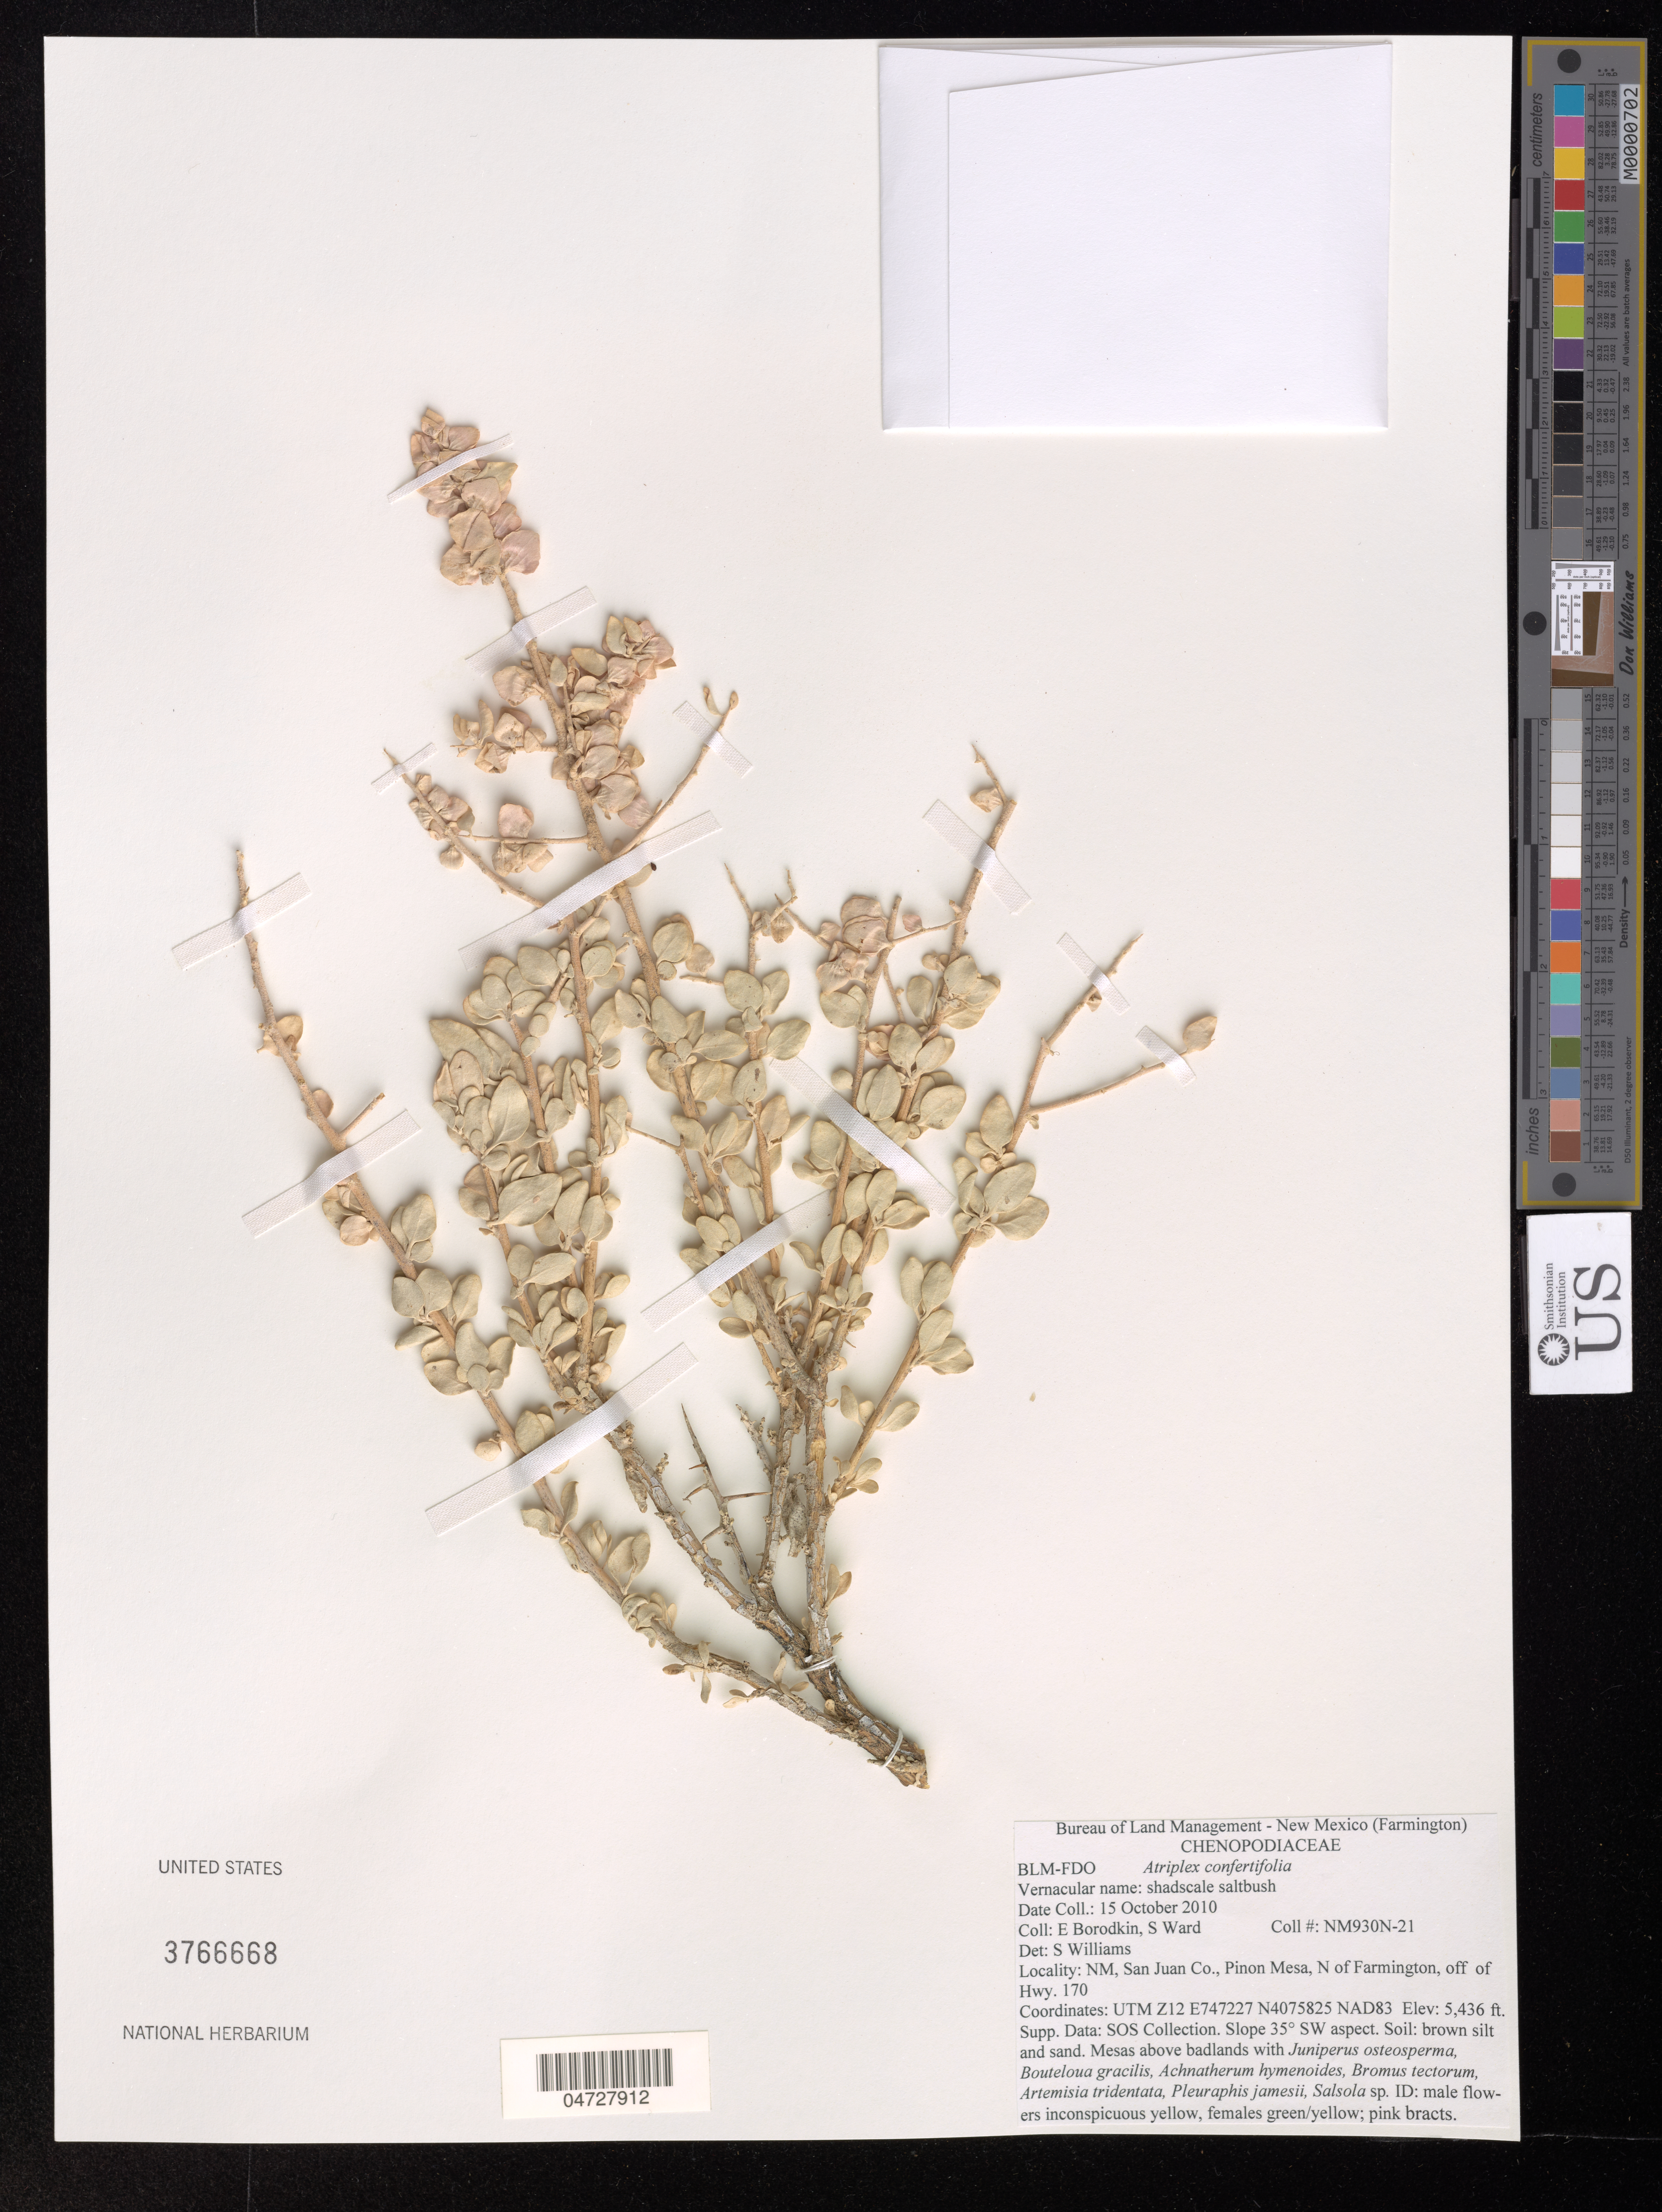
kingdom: Plantae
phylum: Tracheophyta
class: Magnoliopsida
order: Caryophyllales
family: Amaranthaceae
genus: Atriplex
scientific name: Atriplex confertifolia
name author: (Torr. & Frém.) S. Watson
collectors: E. Borodkin & S. Ward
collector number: NM930N-21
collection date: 2010-10-15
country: United States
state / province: New Mexico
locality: NM, San Juan Co., Pinon Mesa, N of Farmington, off of Hwy. 170. UTM Z12 E747227 N407825 NAD83.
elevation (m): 1657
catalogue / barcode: US 3766668